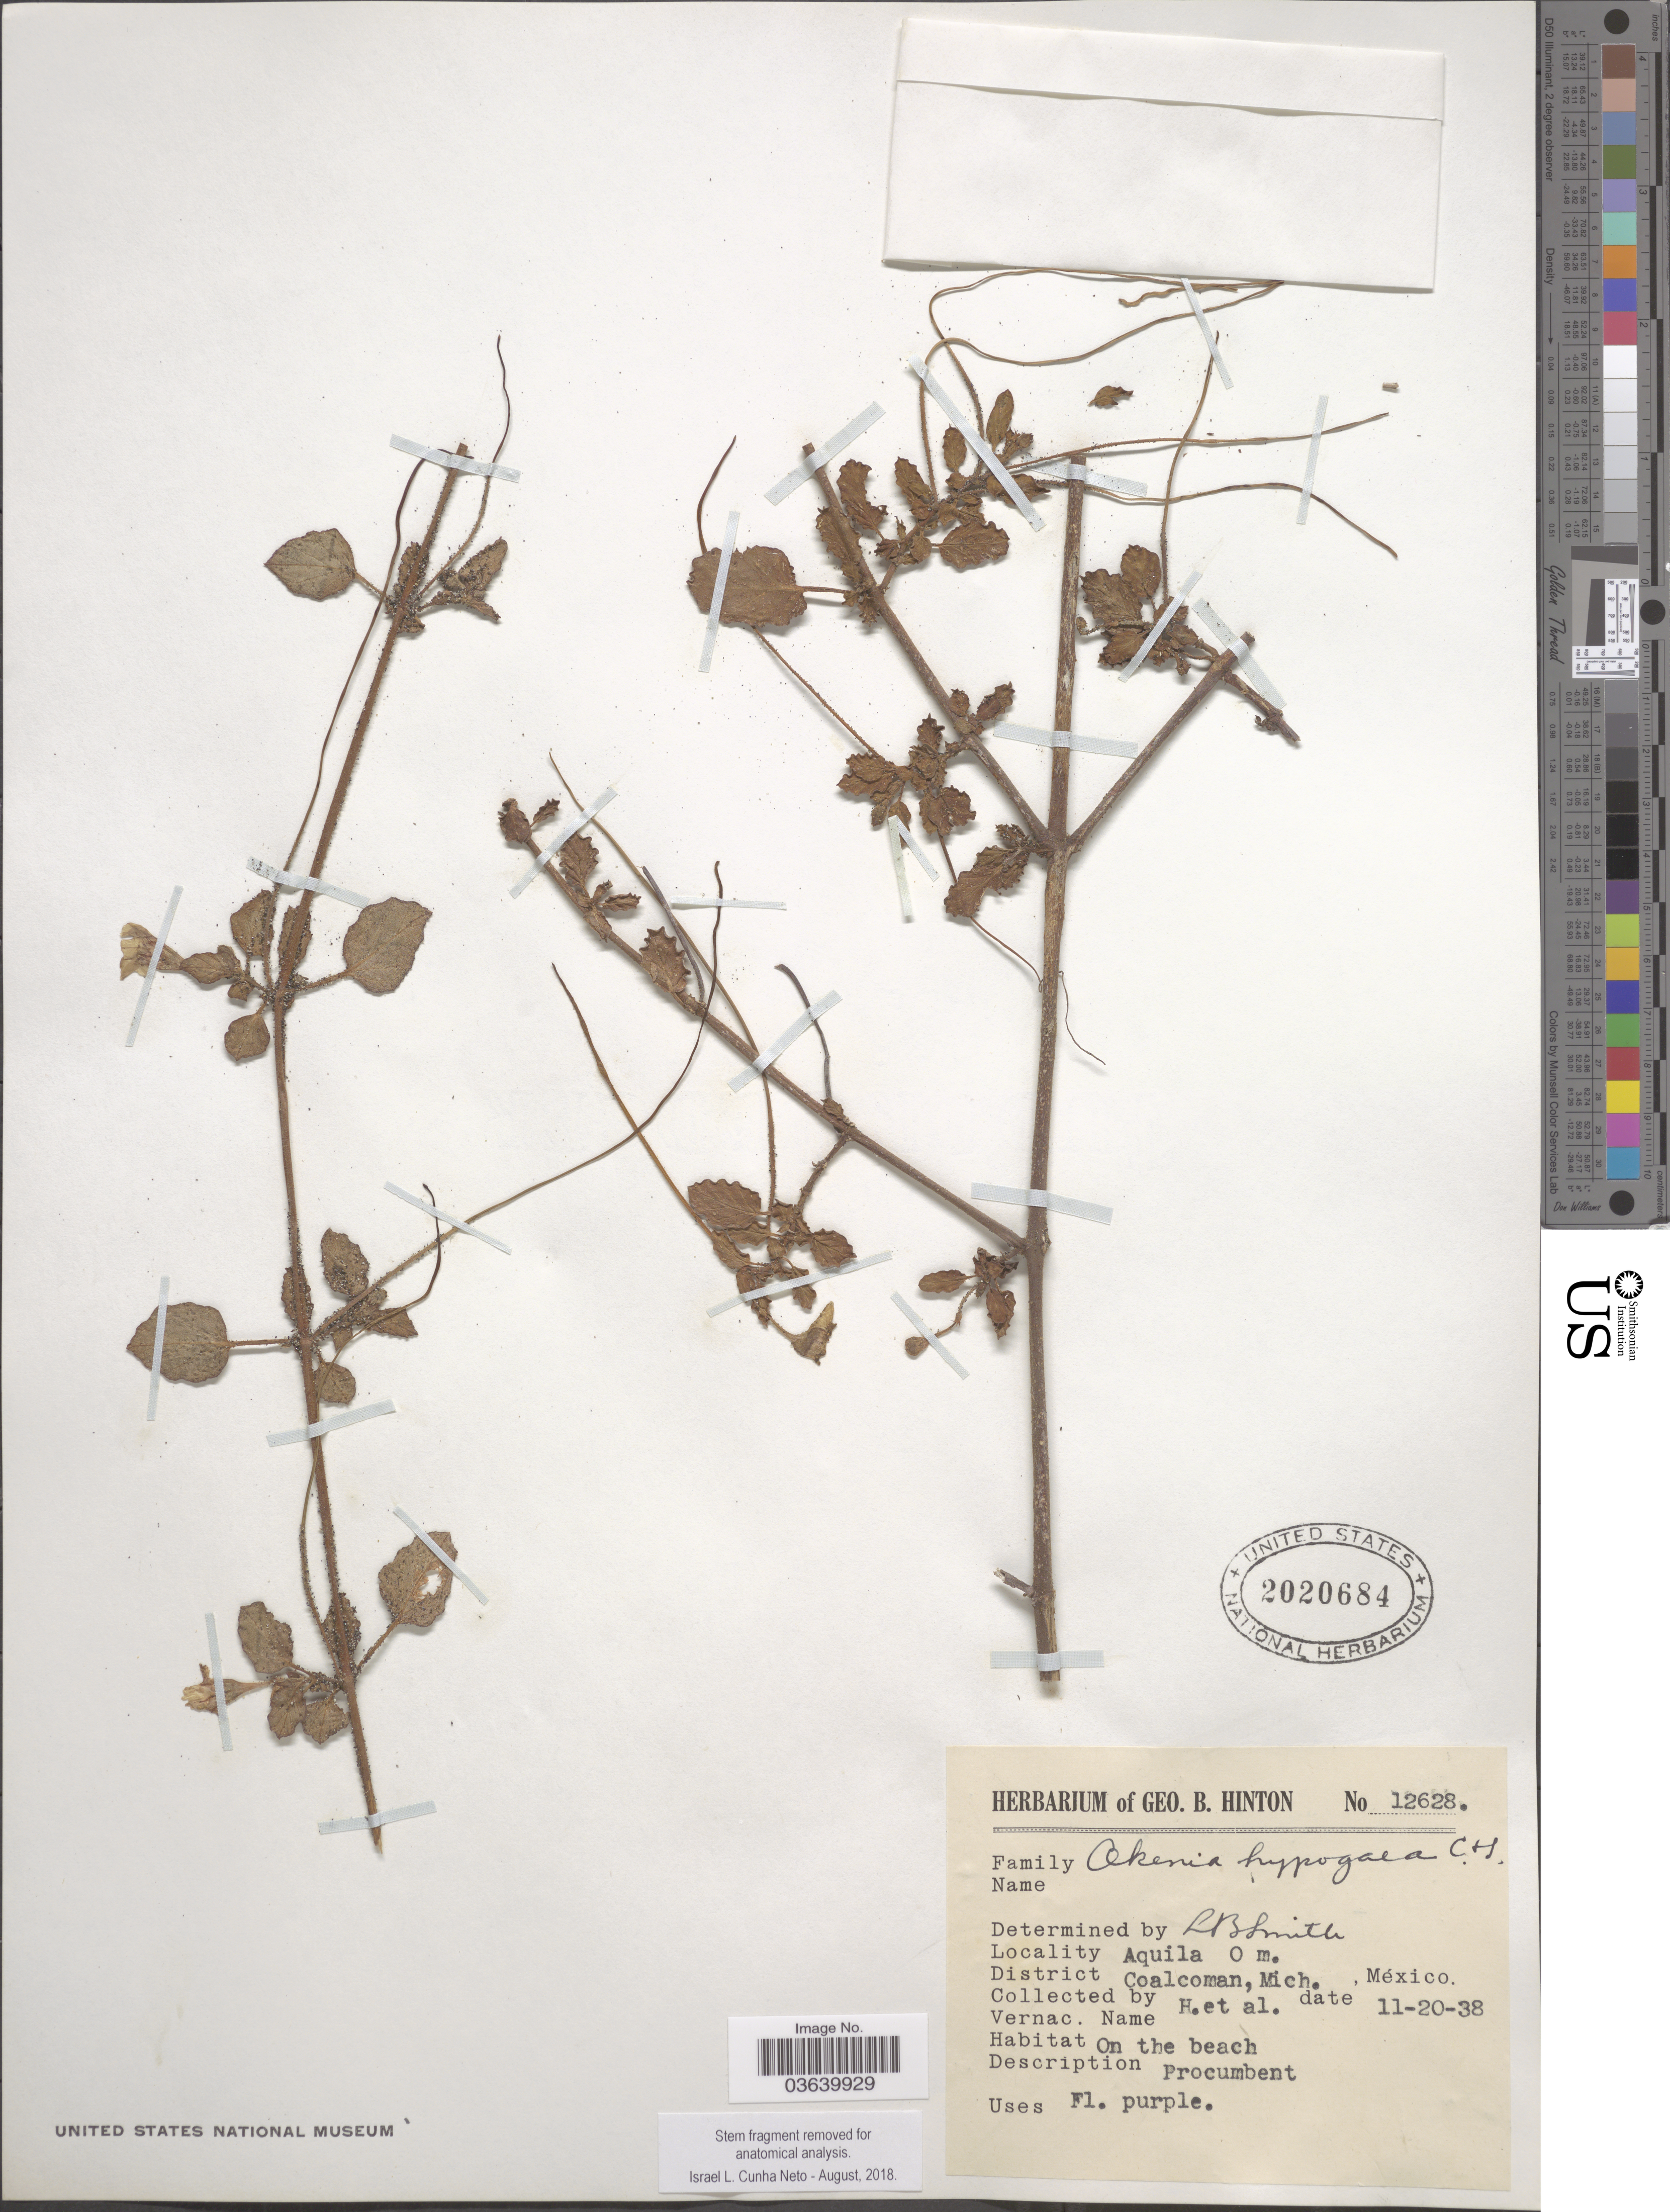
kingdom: Plantae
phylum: Tracheophyta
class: Magnoliopsida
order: Caryophyllales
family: Nyctaginaceae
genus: Okenia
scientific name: Okenia hypogaea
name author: Schltdl. & Cham.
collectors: G. B. Hinton & et al.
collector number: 12628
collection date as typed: Transcribed d/m/y: 20/11/38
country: Mexico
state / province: Michoacán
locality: Aquila. District Coalcoman.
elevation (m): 0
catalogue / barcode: US 2020684